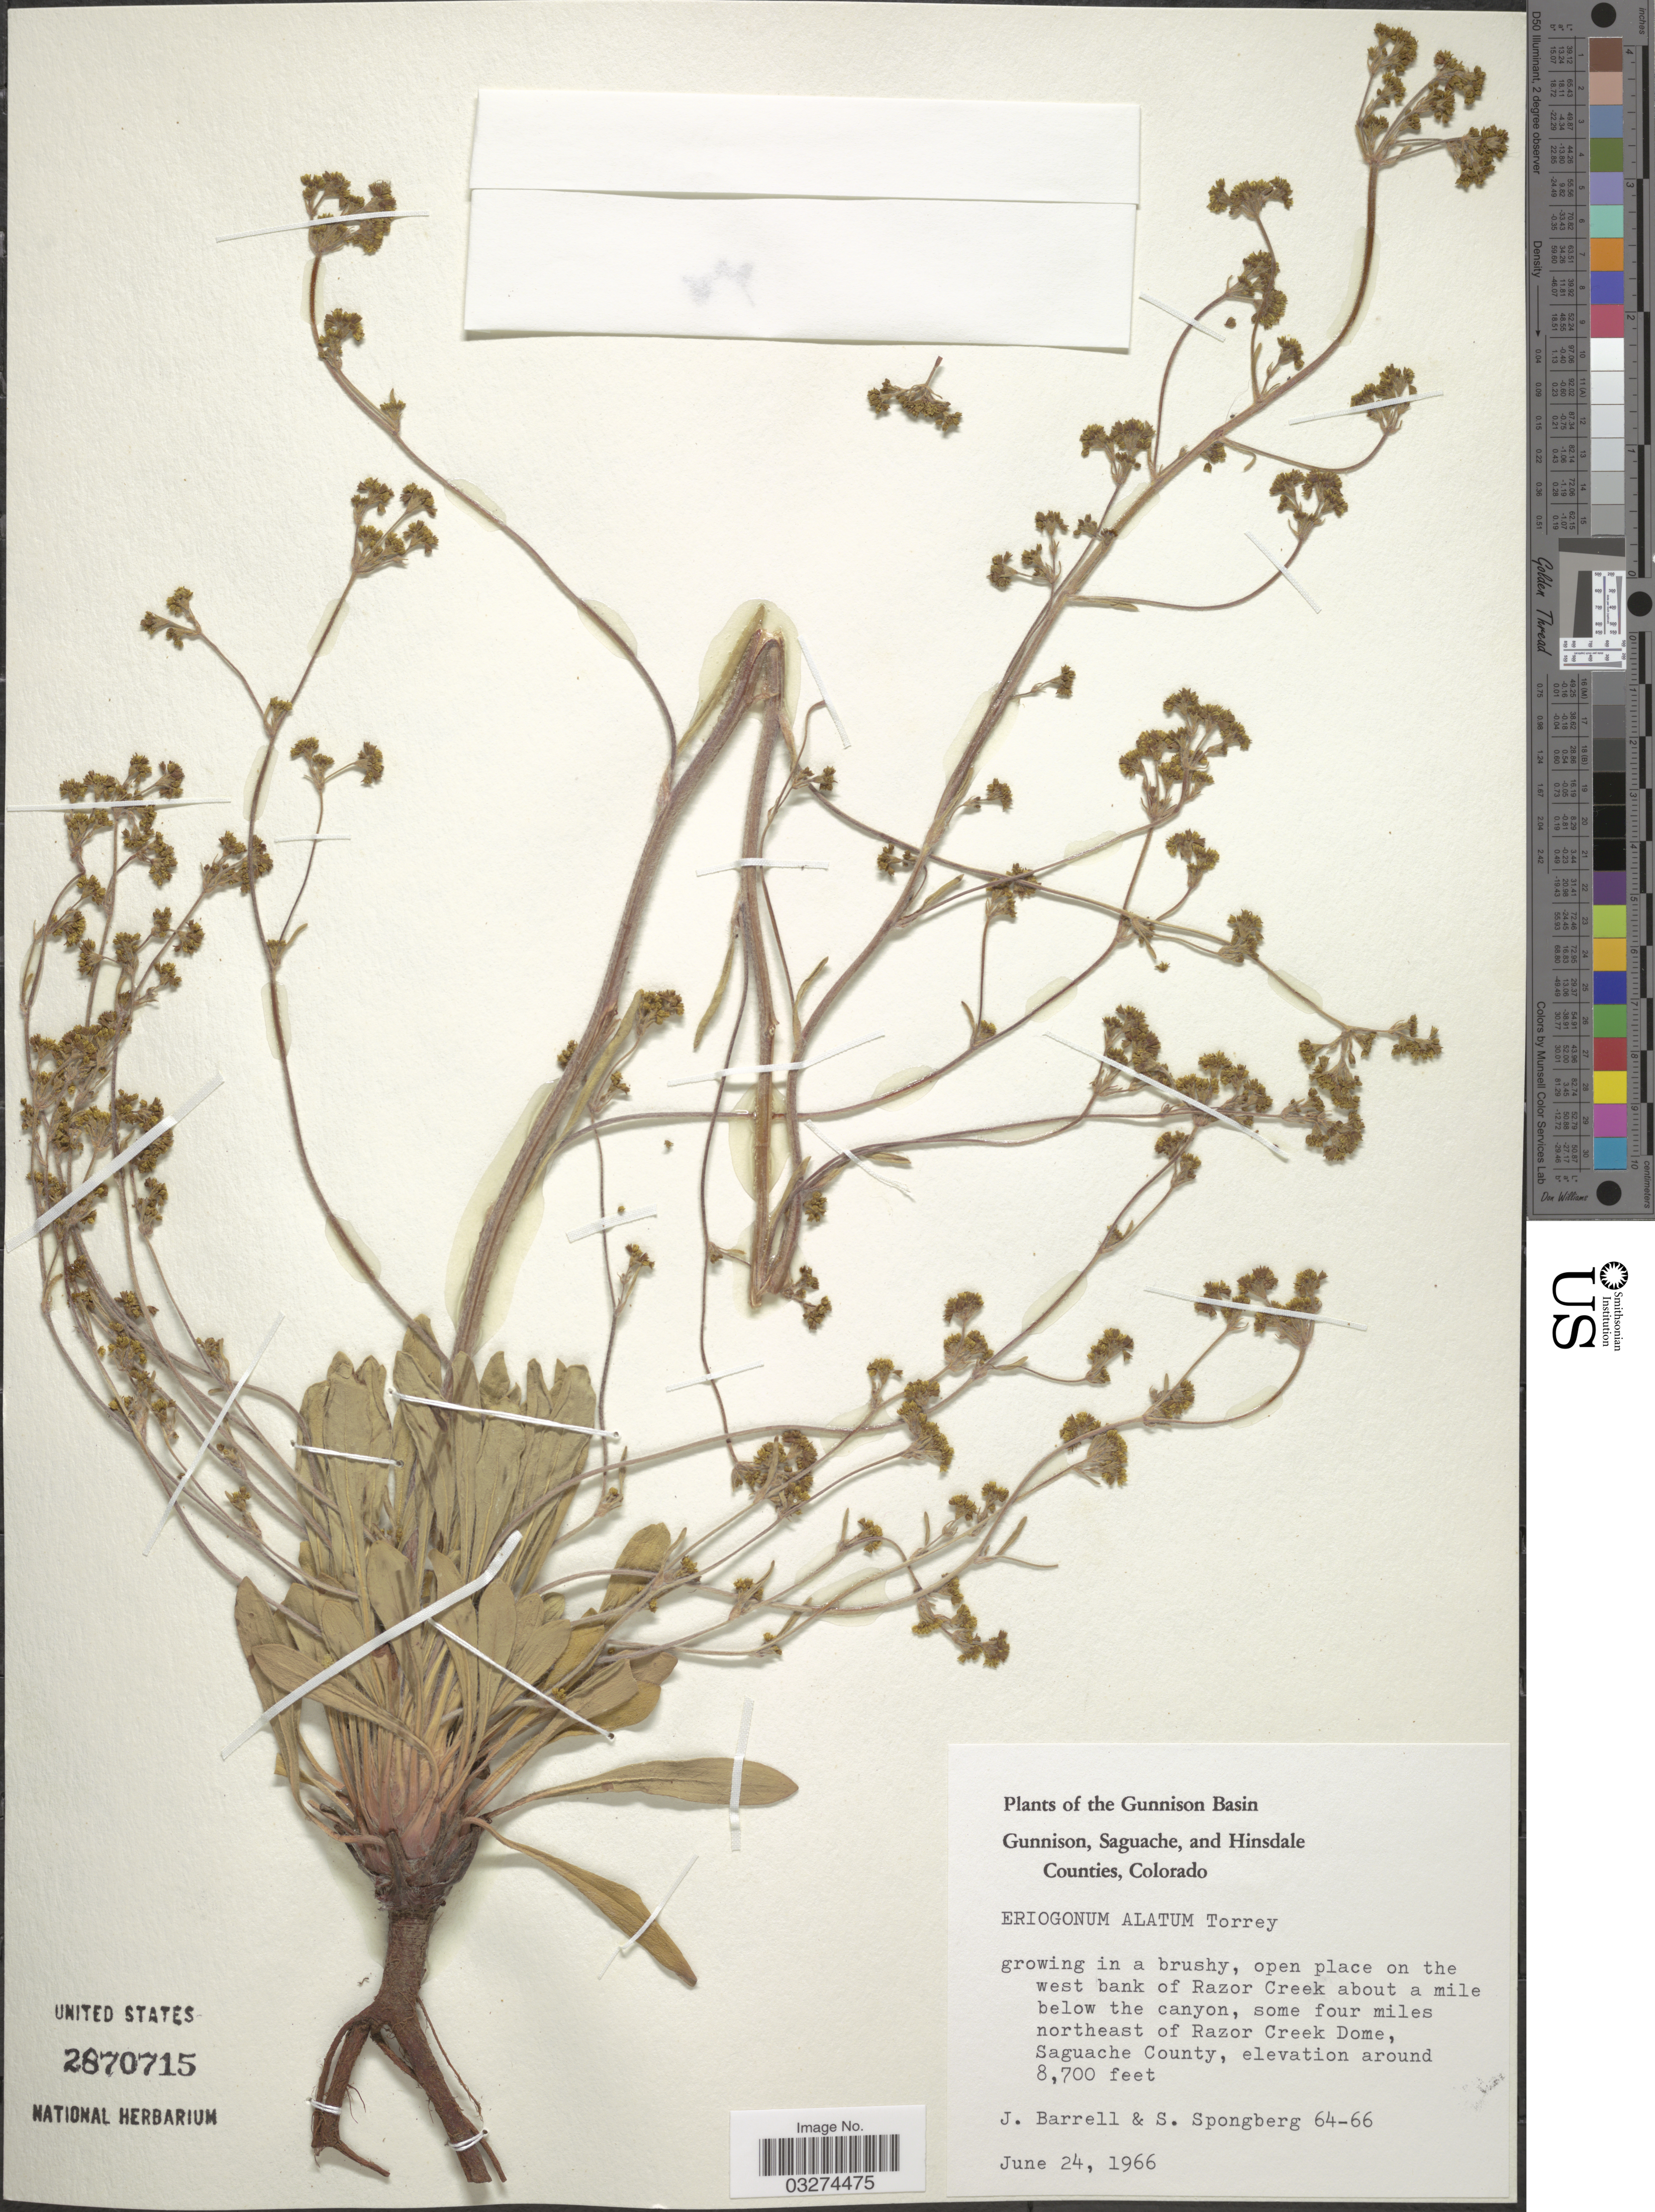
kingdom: Plantae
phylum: Tracheophyta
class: Magnoliopsida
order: Caryophyllales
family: Polygonaceae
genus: Eriogonum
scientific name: Eriogonum alatum var. alatum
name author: Torr.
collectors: J. Barrell & S. A.Spongberg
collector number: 64-66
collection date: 1966-06-24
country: United States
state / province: Colorado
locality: The Gunnison Basin, Gunnison, Saguache, and Hinsdale Counties, open place on the west bank of Razor Creek about a mile below the canyon, some four miles northeast of Razor Creek Dome, Saguache County.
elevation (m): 2652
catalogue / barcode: US 2870715